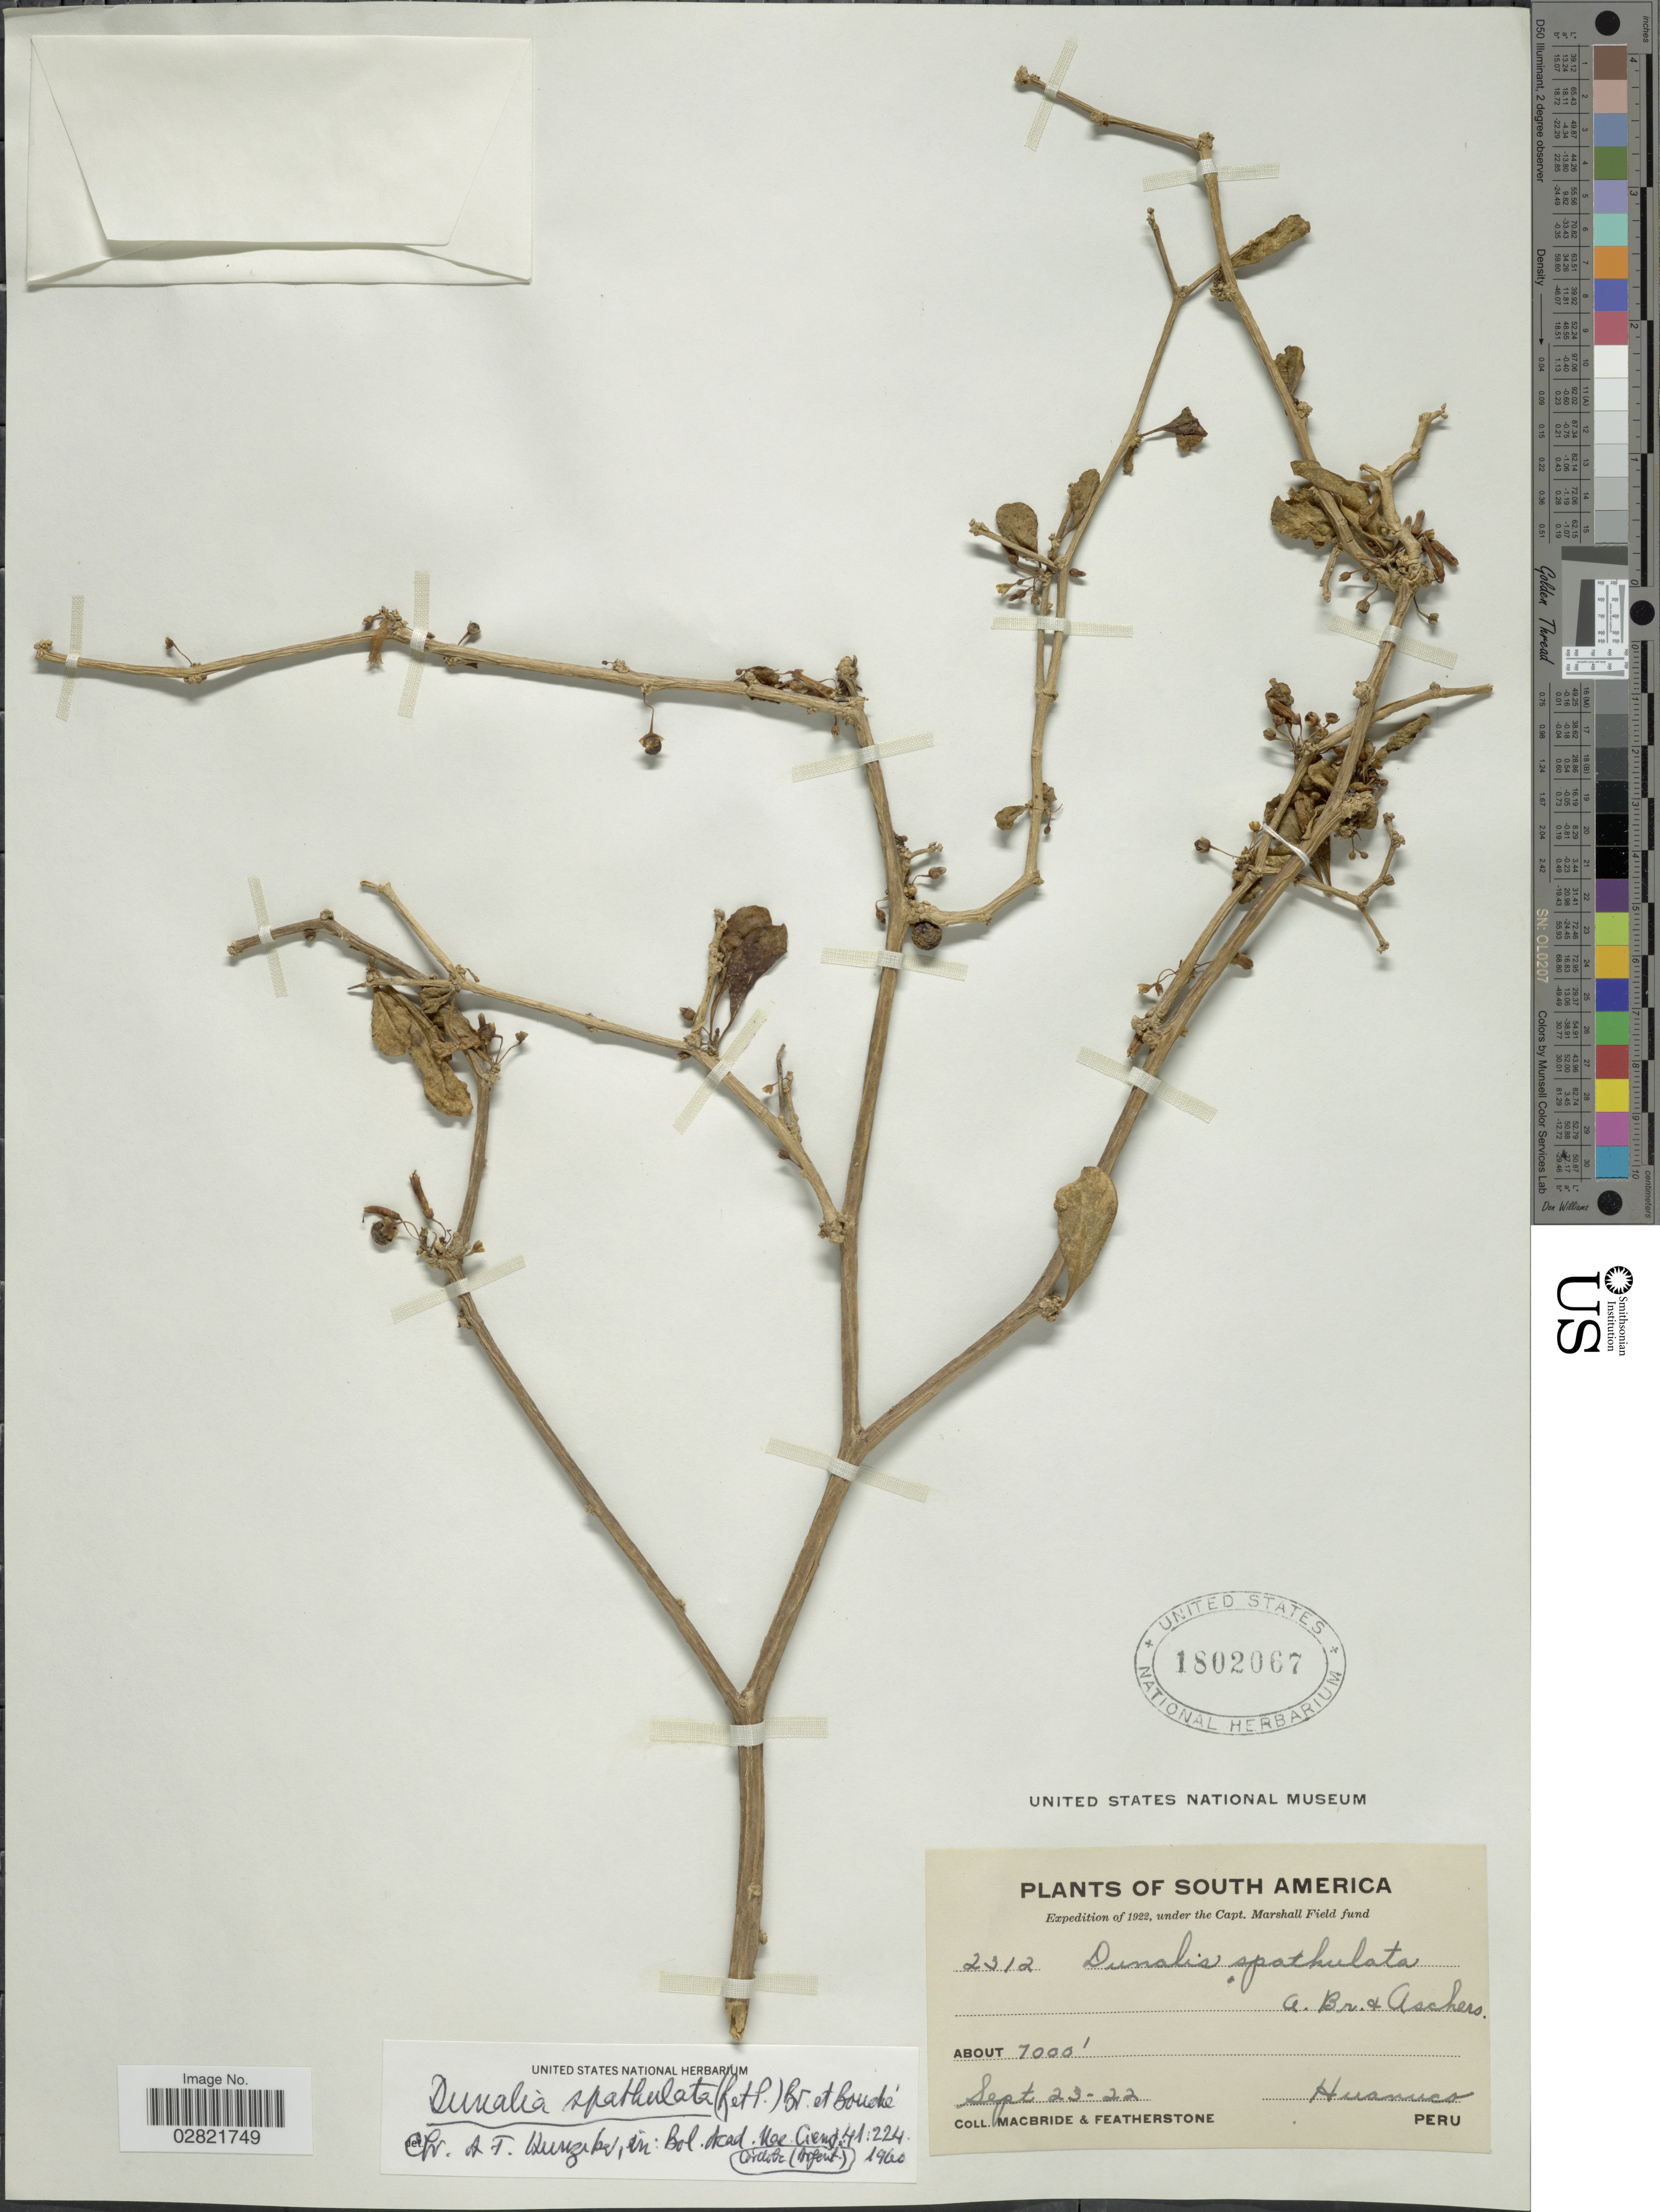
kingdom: Plantae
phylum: Tracheophyta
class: Magnoliopsida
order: Solanales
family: Solanaceae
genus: Acnistus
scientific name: Acnistus spathulata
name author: (Ruiz & Pav.) G. Don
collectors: Macbride, -- & -. Featherstone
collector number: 2312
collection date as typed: Transcribed d/m/y: 23/9/22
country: Peru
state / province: Huánuco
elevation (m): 2134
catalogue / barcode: US 1802067